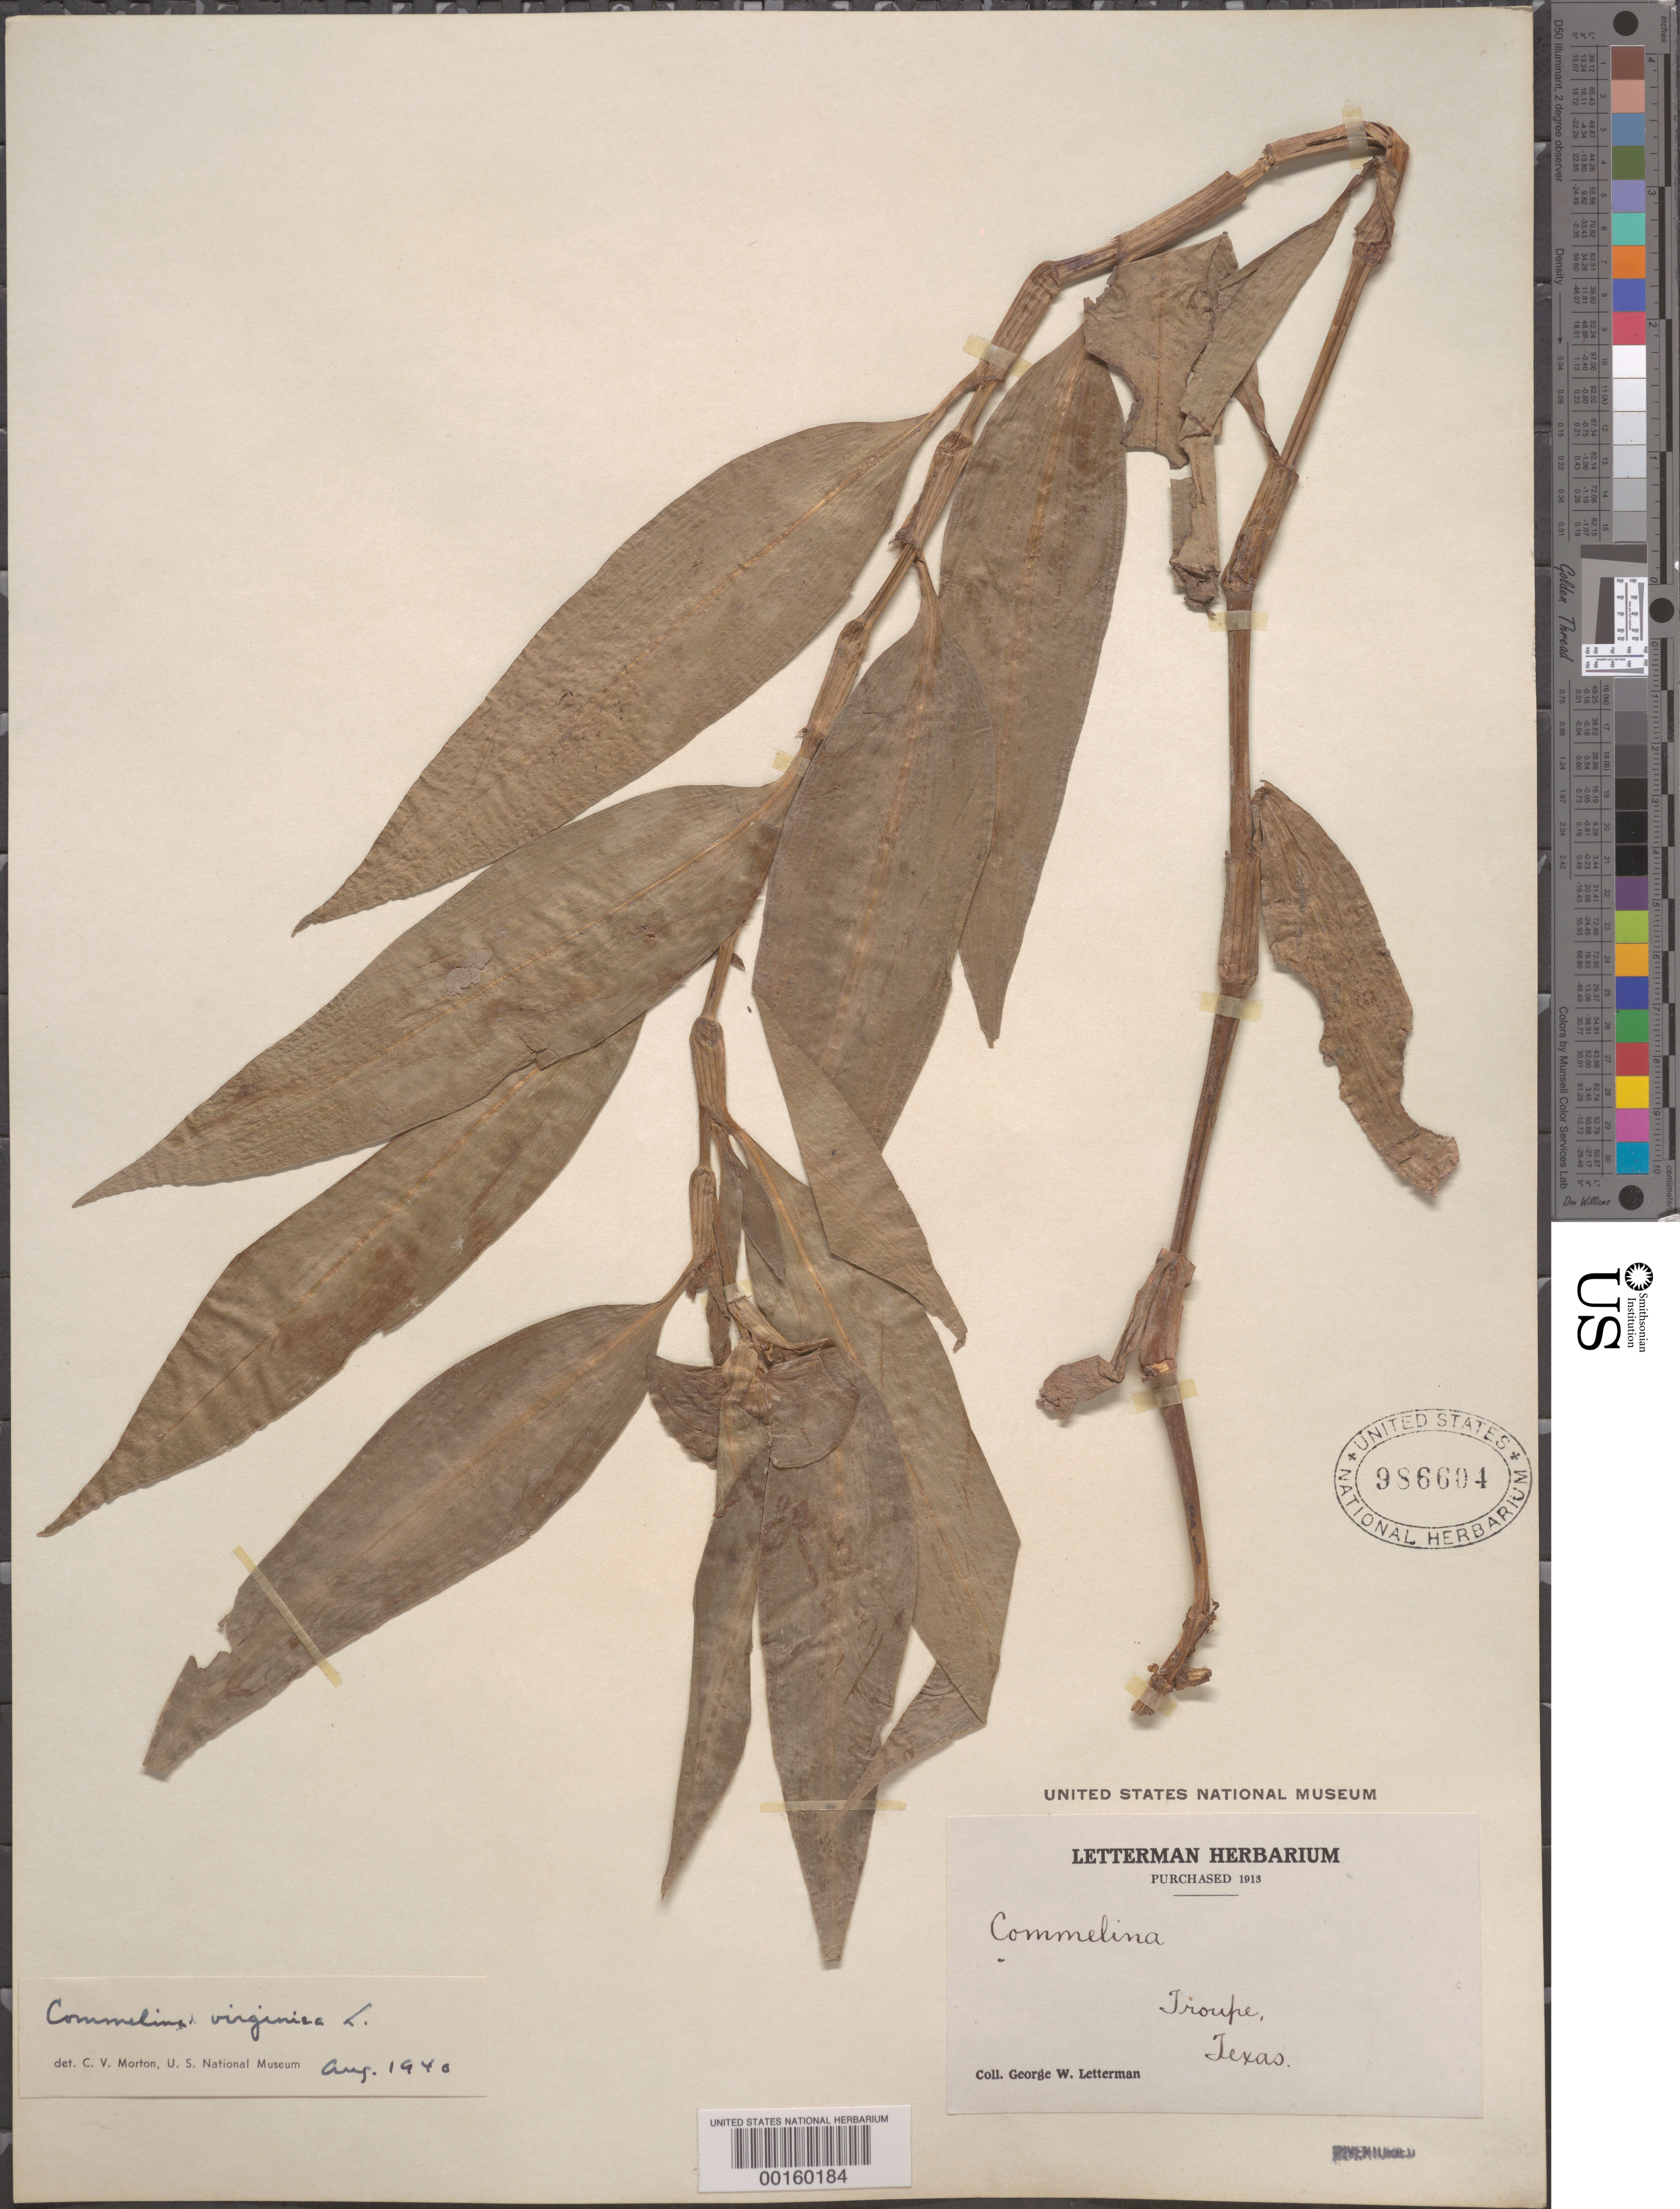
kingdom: Plantae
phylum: Tracheophyta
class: Liliopsida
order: Commelinales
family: Commelinaceae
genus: Commelina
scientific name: Commelina virginica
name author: L.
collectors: G. W. Letterman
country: United States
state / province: Texas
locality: Troupe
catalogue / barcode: US 986604